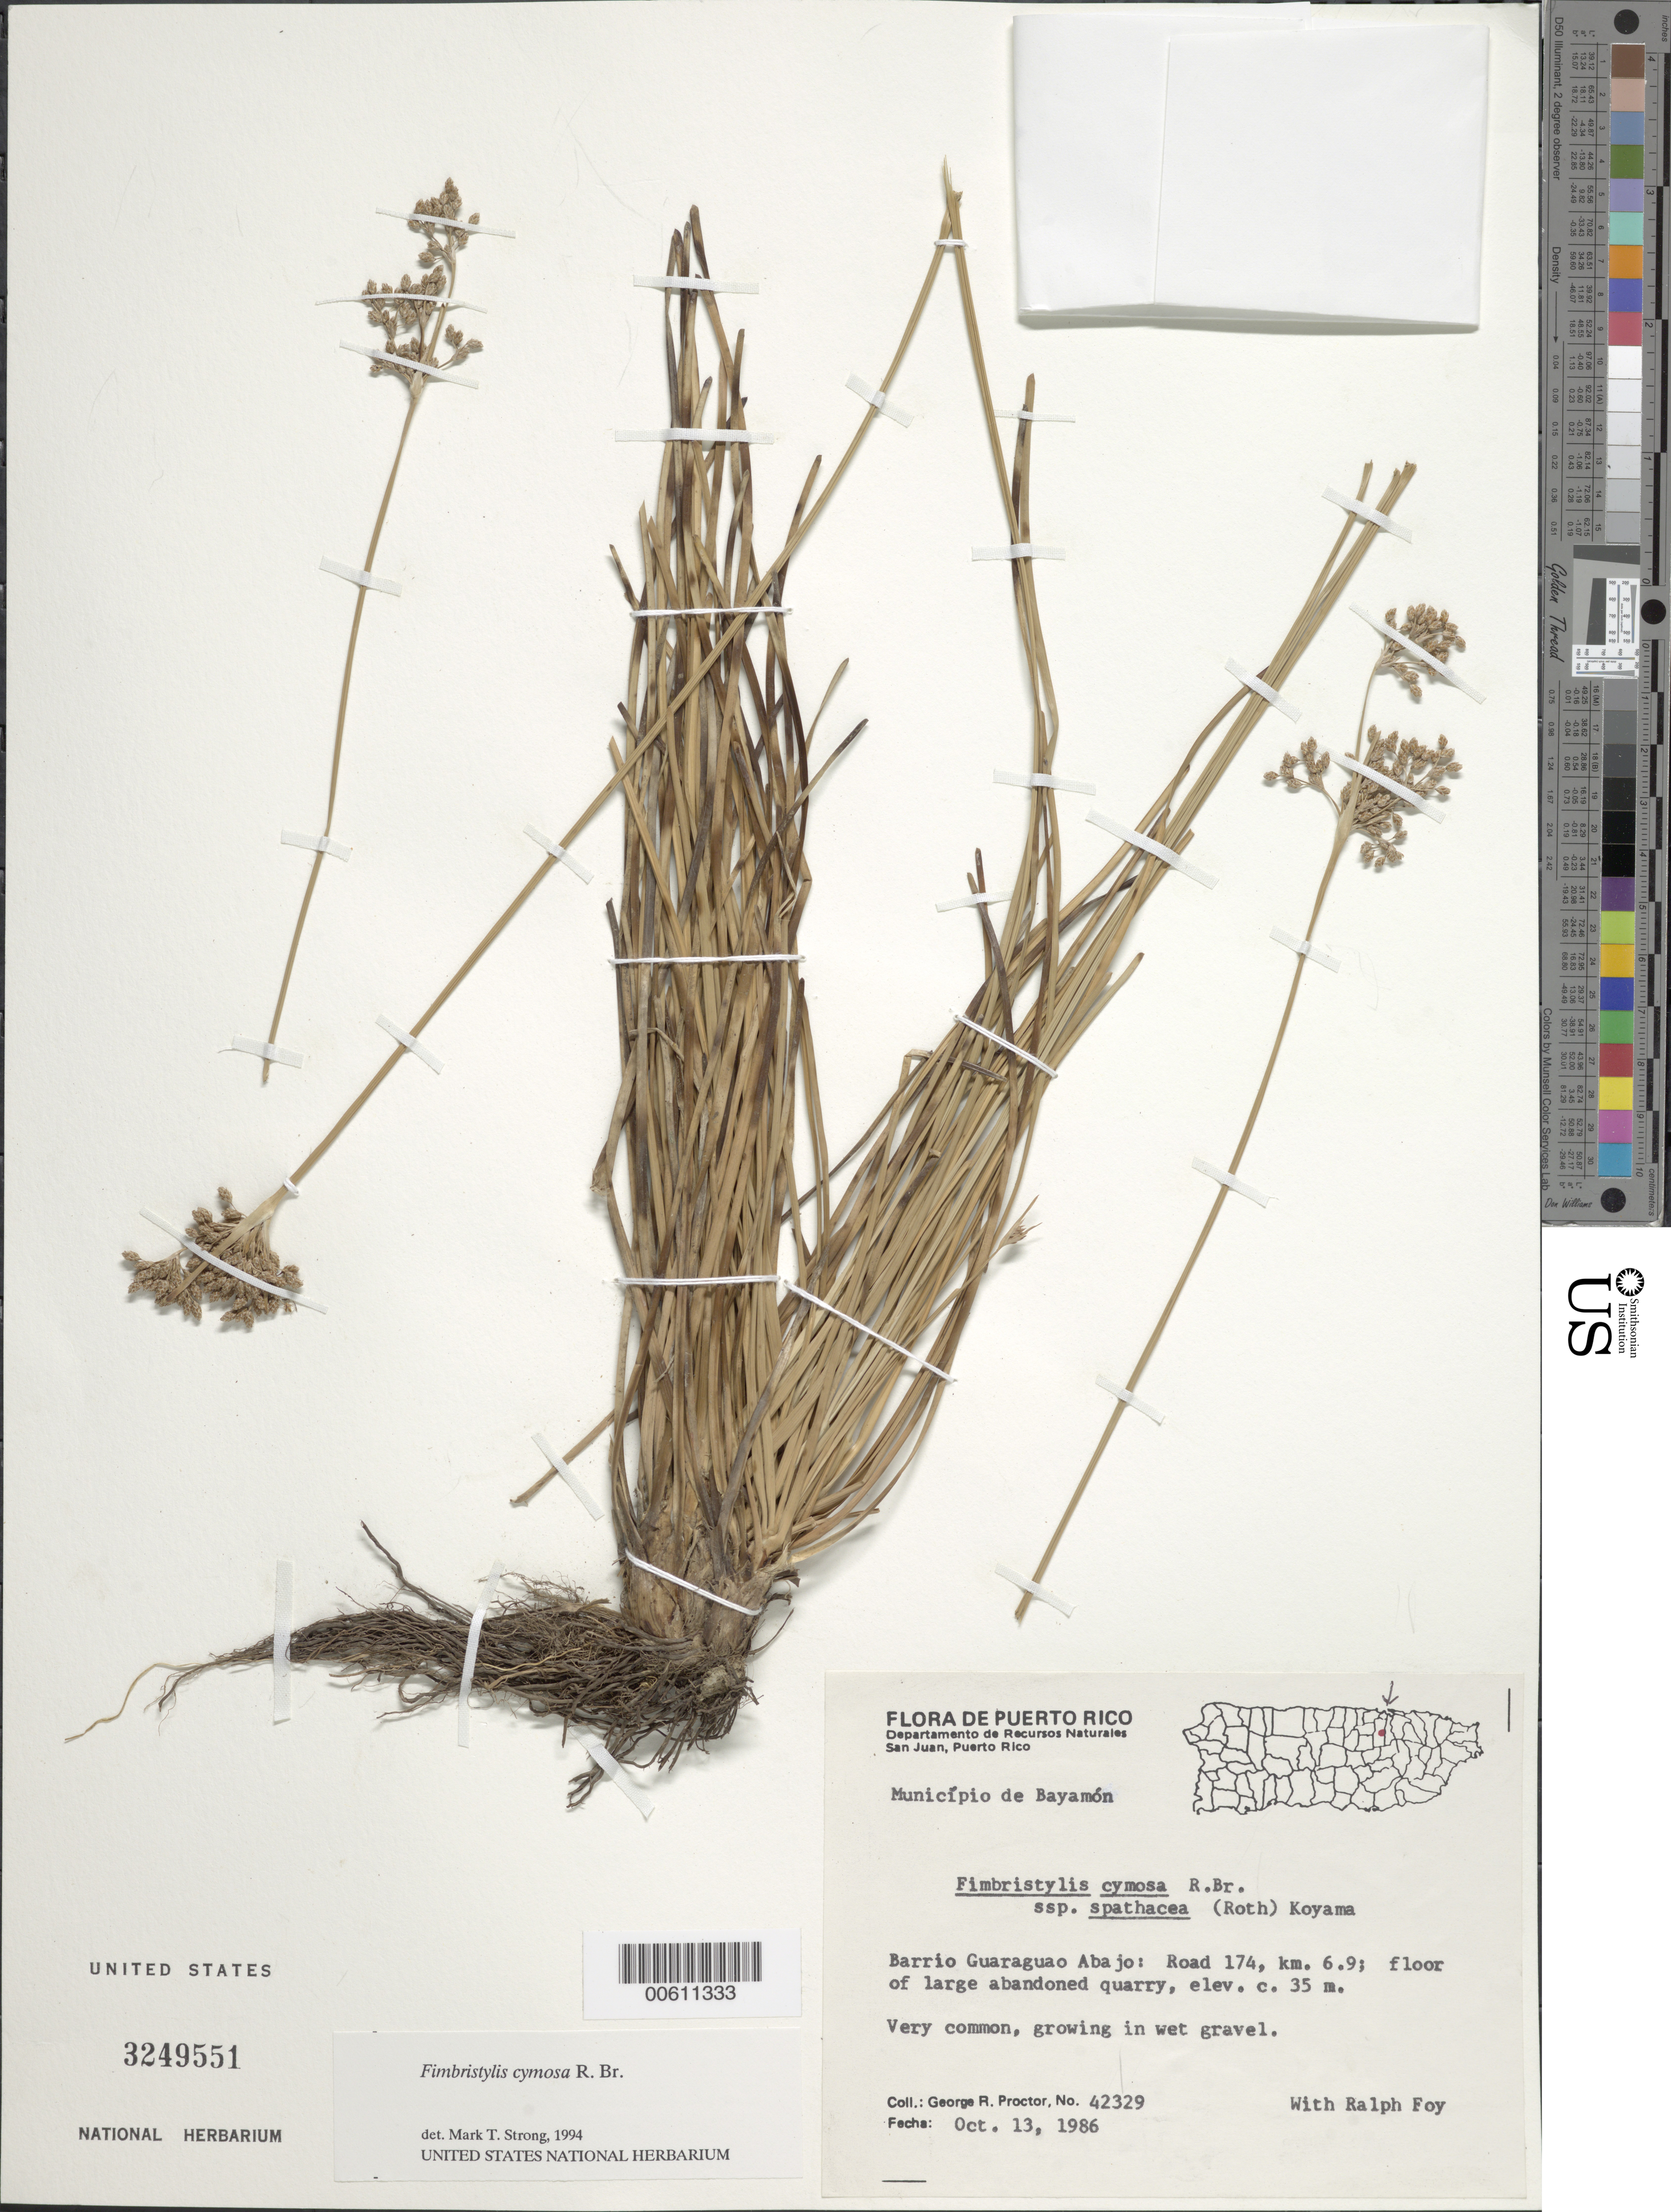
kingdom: Plantae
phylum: Tracheophyta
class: Liliopsida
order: Poales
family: Cyperaceae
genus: Fimbristylis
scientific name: Fimbristylis cymosa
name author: R. Br.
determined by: Strong, M. T., (US), Smithsonian Institution - National Museum of Natural History (UNITED STATES)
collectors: G. R. Proctor & R. Foy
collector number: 42329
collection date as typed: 13 Oct 1986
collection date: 1986-10-13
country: Puerto Rico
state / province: Bayamón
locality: Bayamón: Barrio Guaraguao Abajo: Road 174, km 6.9.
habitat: Floor of large abandoned quarry.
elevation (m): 35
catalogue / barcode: US 3249551